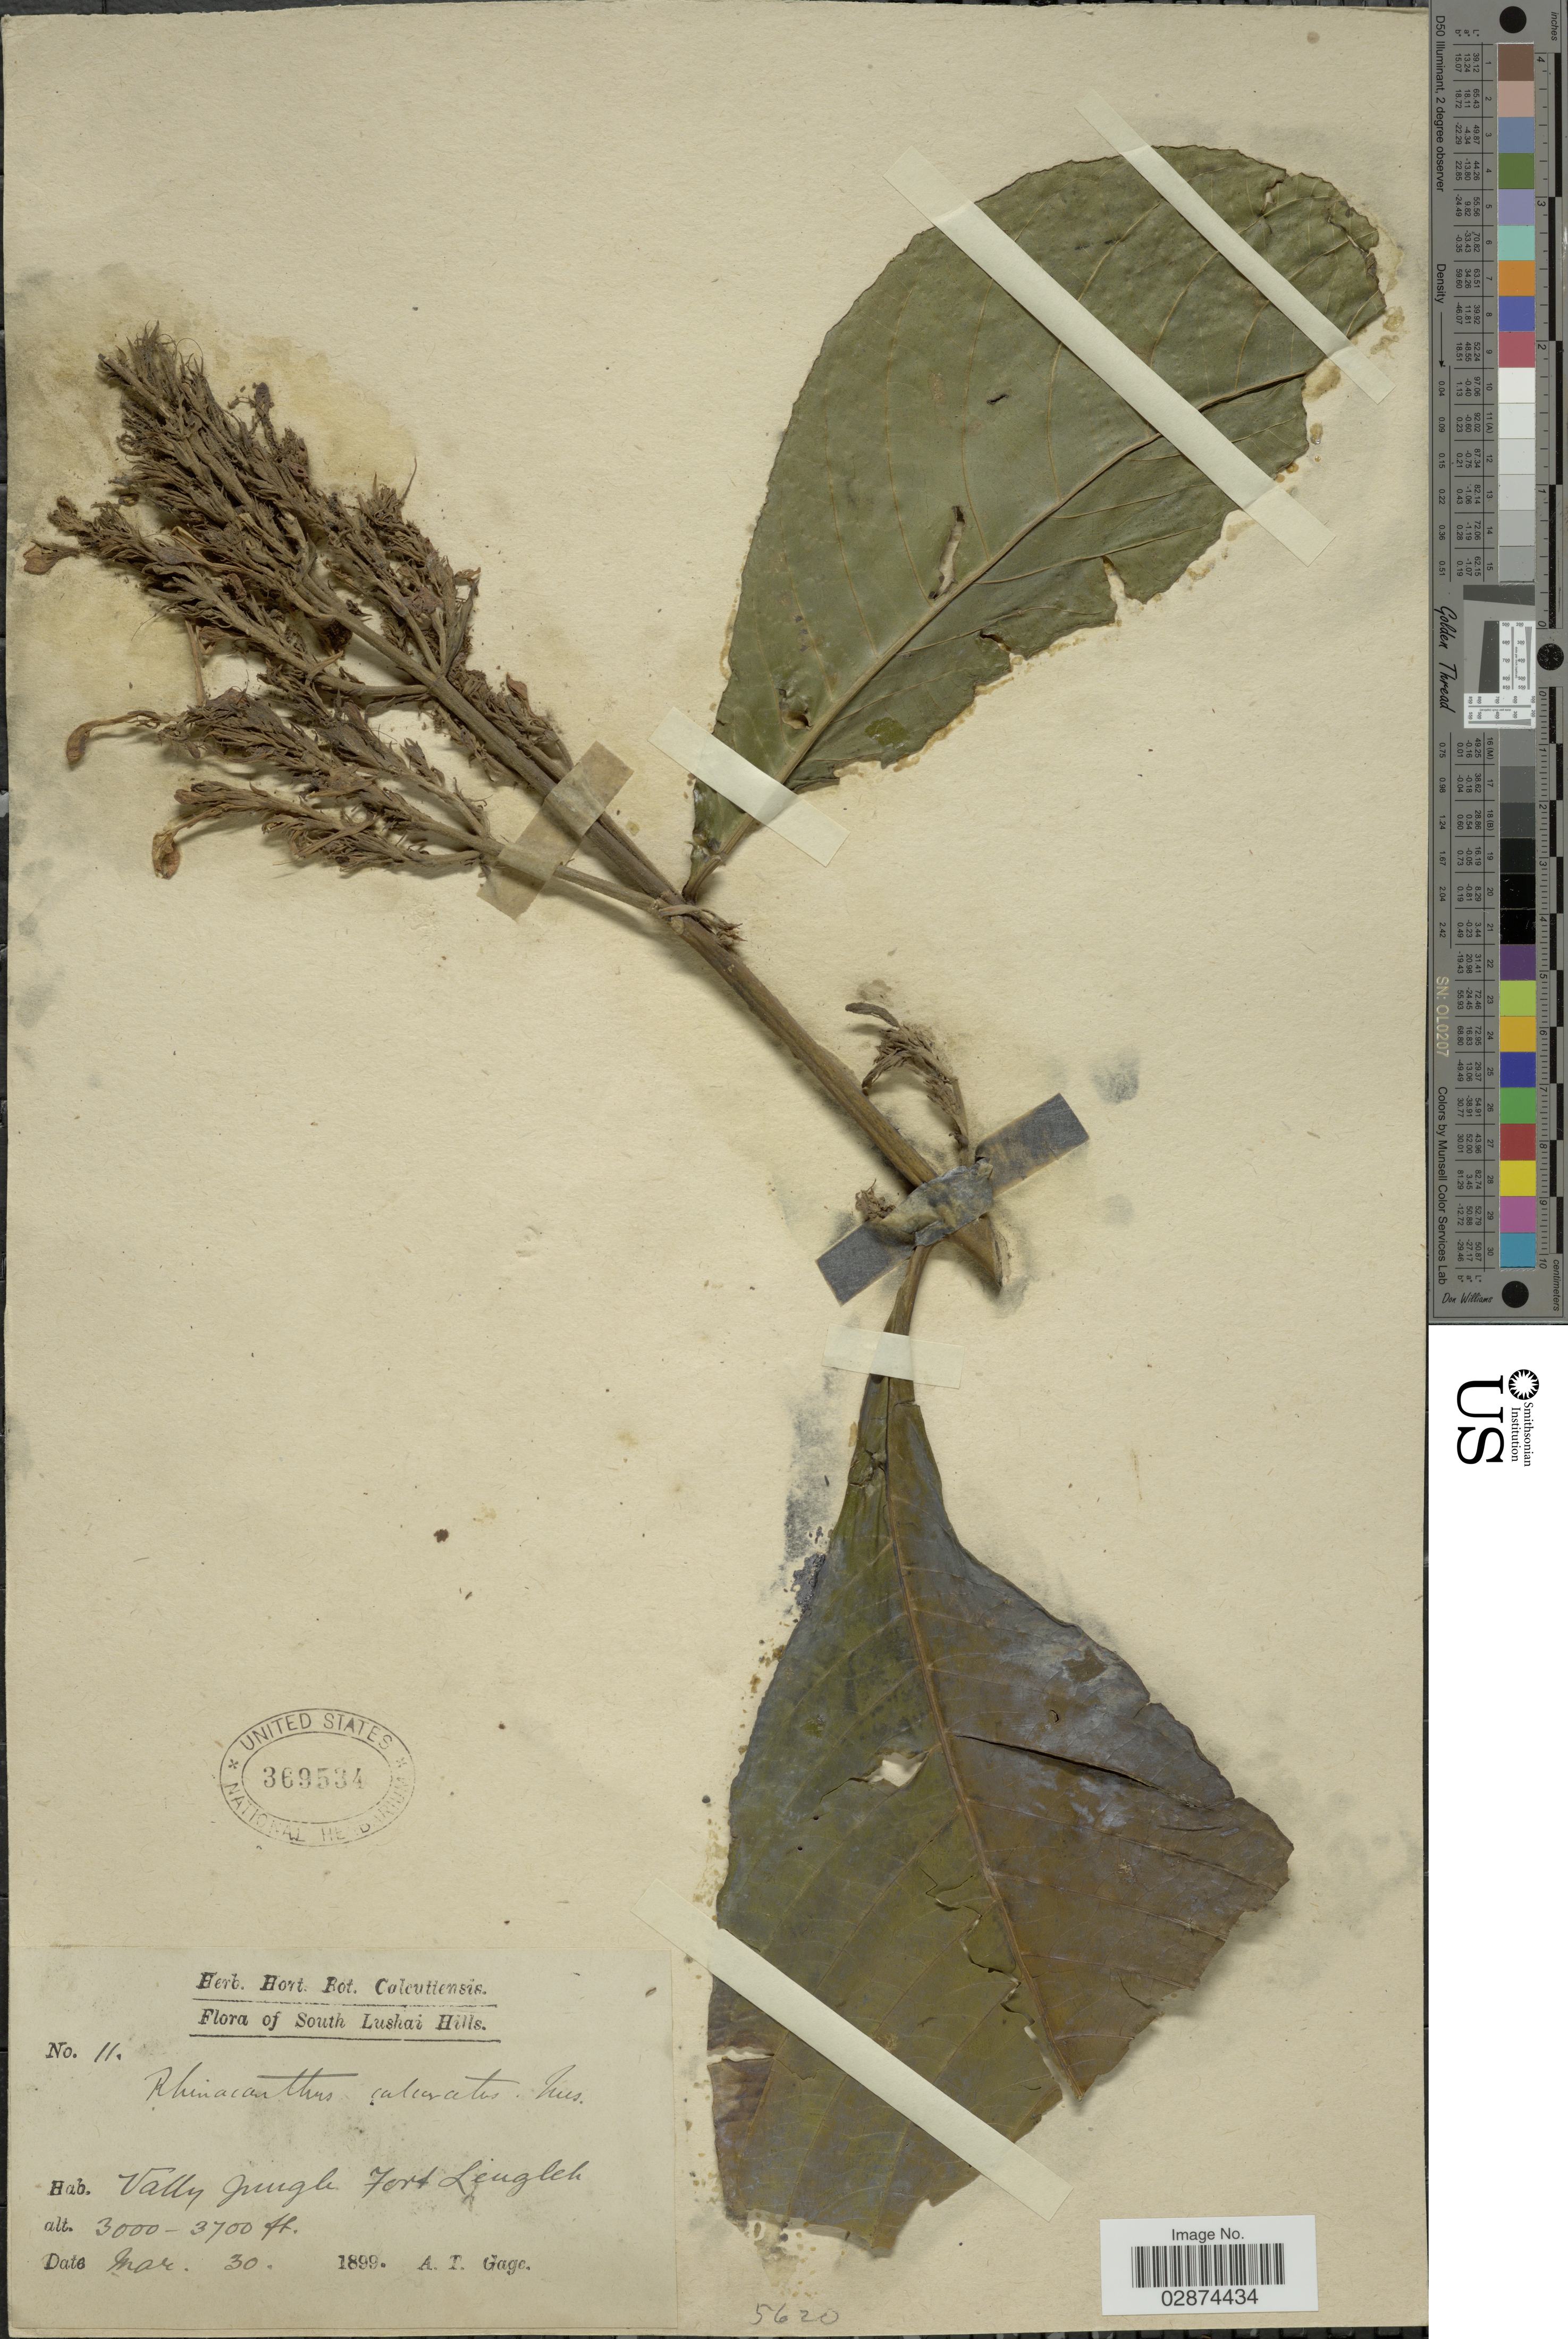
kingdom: Plantae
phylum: Tracheophyta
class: Magnoliopsida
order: Lamiales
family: Acanthaceae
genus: Rhinacanthus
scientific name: Rhinacanthus calcaratus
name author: Nees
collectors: A. Gage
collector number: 11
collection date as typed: Transcribed d/m/y: /3/30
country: India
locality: South Lushai Hills. Valley Jungle Fort Lengleh.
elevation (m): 914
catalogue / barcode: US 369534